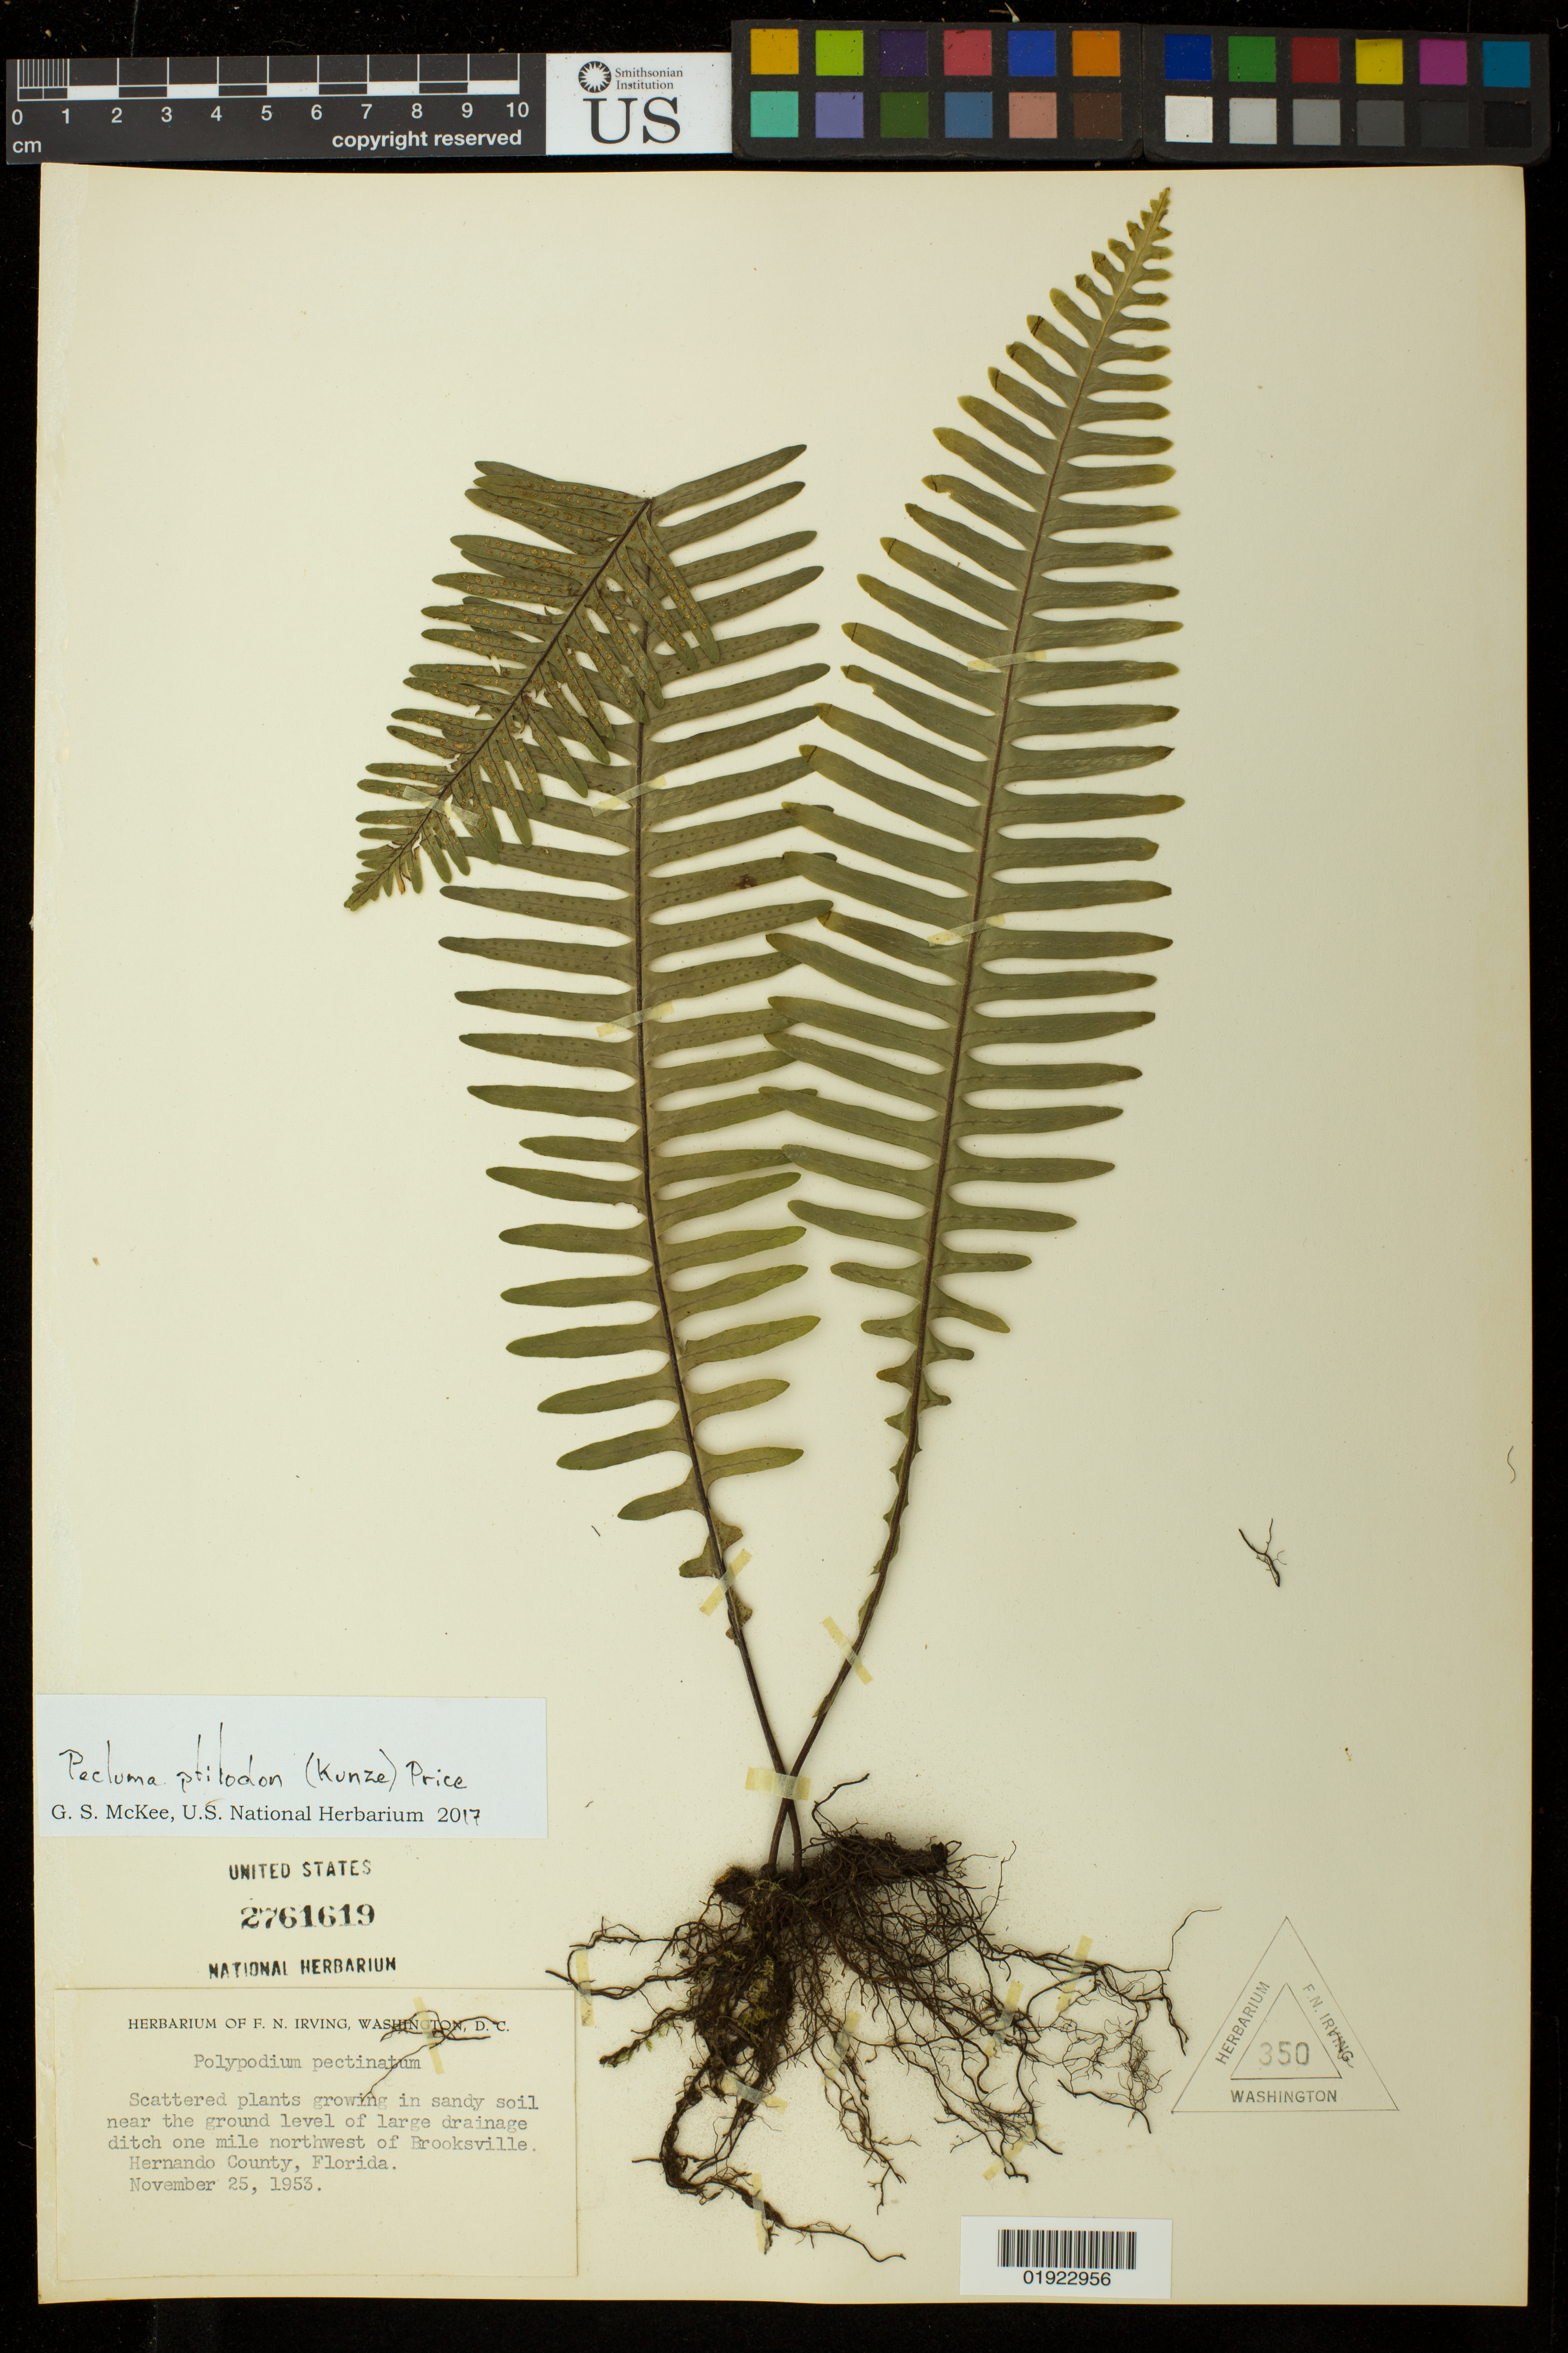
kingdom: Plantae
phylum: Tracheophyta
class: Polypodiopsida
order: Polypodiales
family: Polypodiaceae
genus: Pecluma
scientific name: Pecluma ptilodos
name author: (Kunze) Price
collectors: F. Irving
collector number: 350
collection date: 1953-11-25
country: United States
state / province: Florida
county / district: Hernando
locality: Drainage ditch one mile northwest of Brooksville.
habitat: Scattered plants growing in sandy soil near the ground level of large drainage ditch.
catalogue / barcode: US 2761619